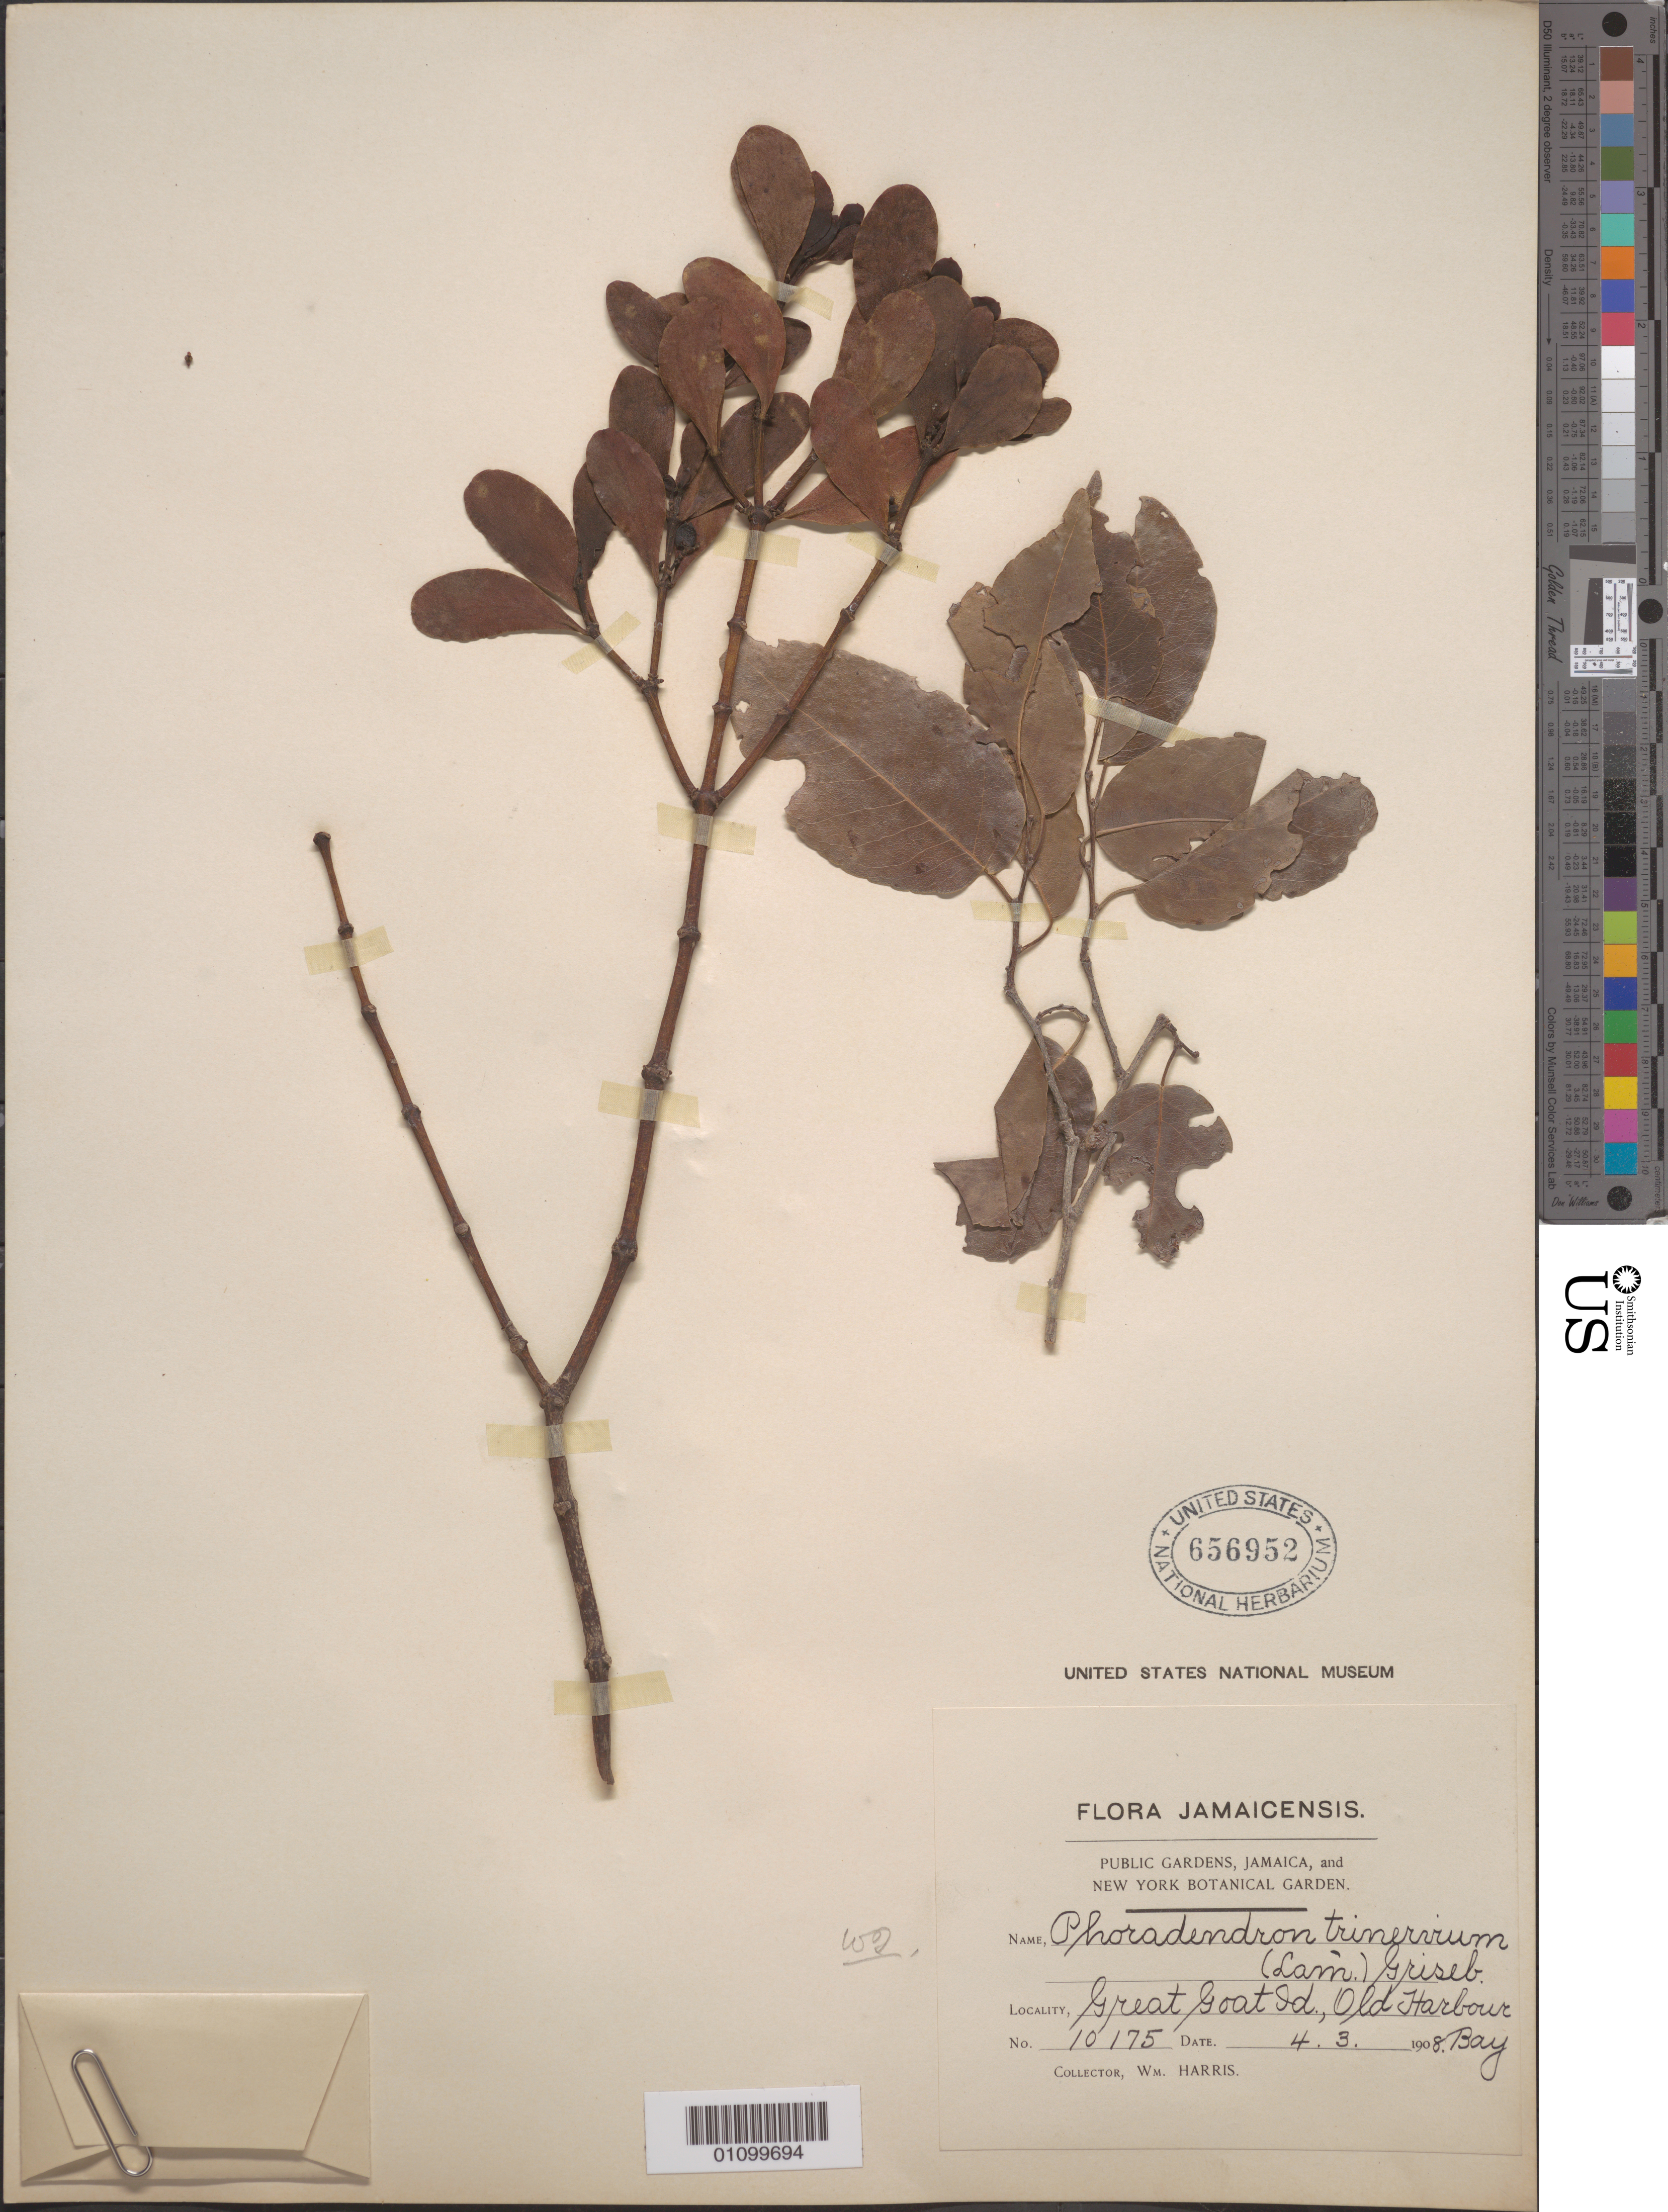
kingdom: Plantae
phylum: Tracheophyta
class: Magnoliopsida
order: Santalales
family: Viscaceae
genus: Phoradendron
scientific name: Phoradendron trinervium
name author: (Lam.) Griseb.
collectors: W. H. Harris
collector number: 10175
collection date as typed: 03 Apr 1908 or 04 Mar 1908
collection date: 1908-03-04 or 1908-04-03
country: Jamaica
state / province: Saint Catherine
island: Great Goat Island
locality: Great Goat Id., Old Harbour Bay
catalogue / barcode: US 656952